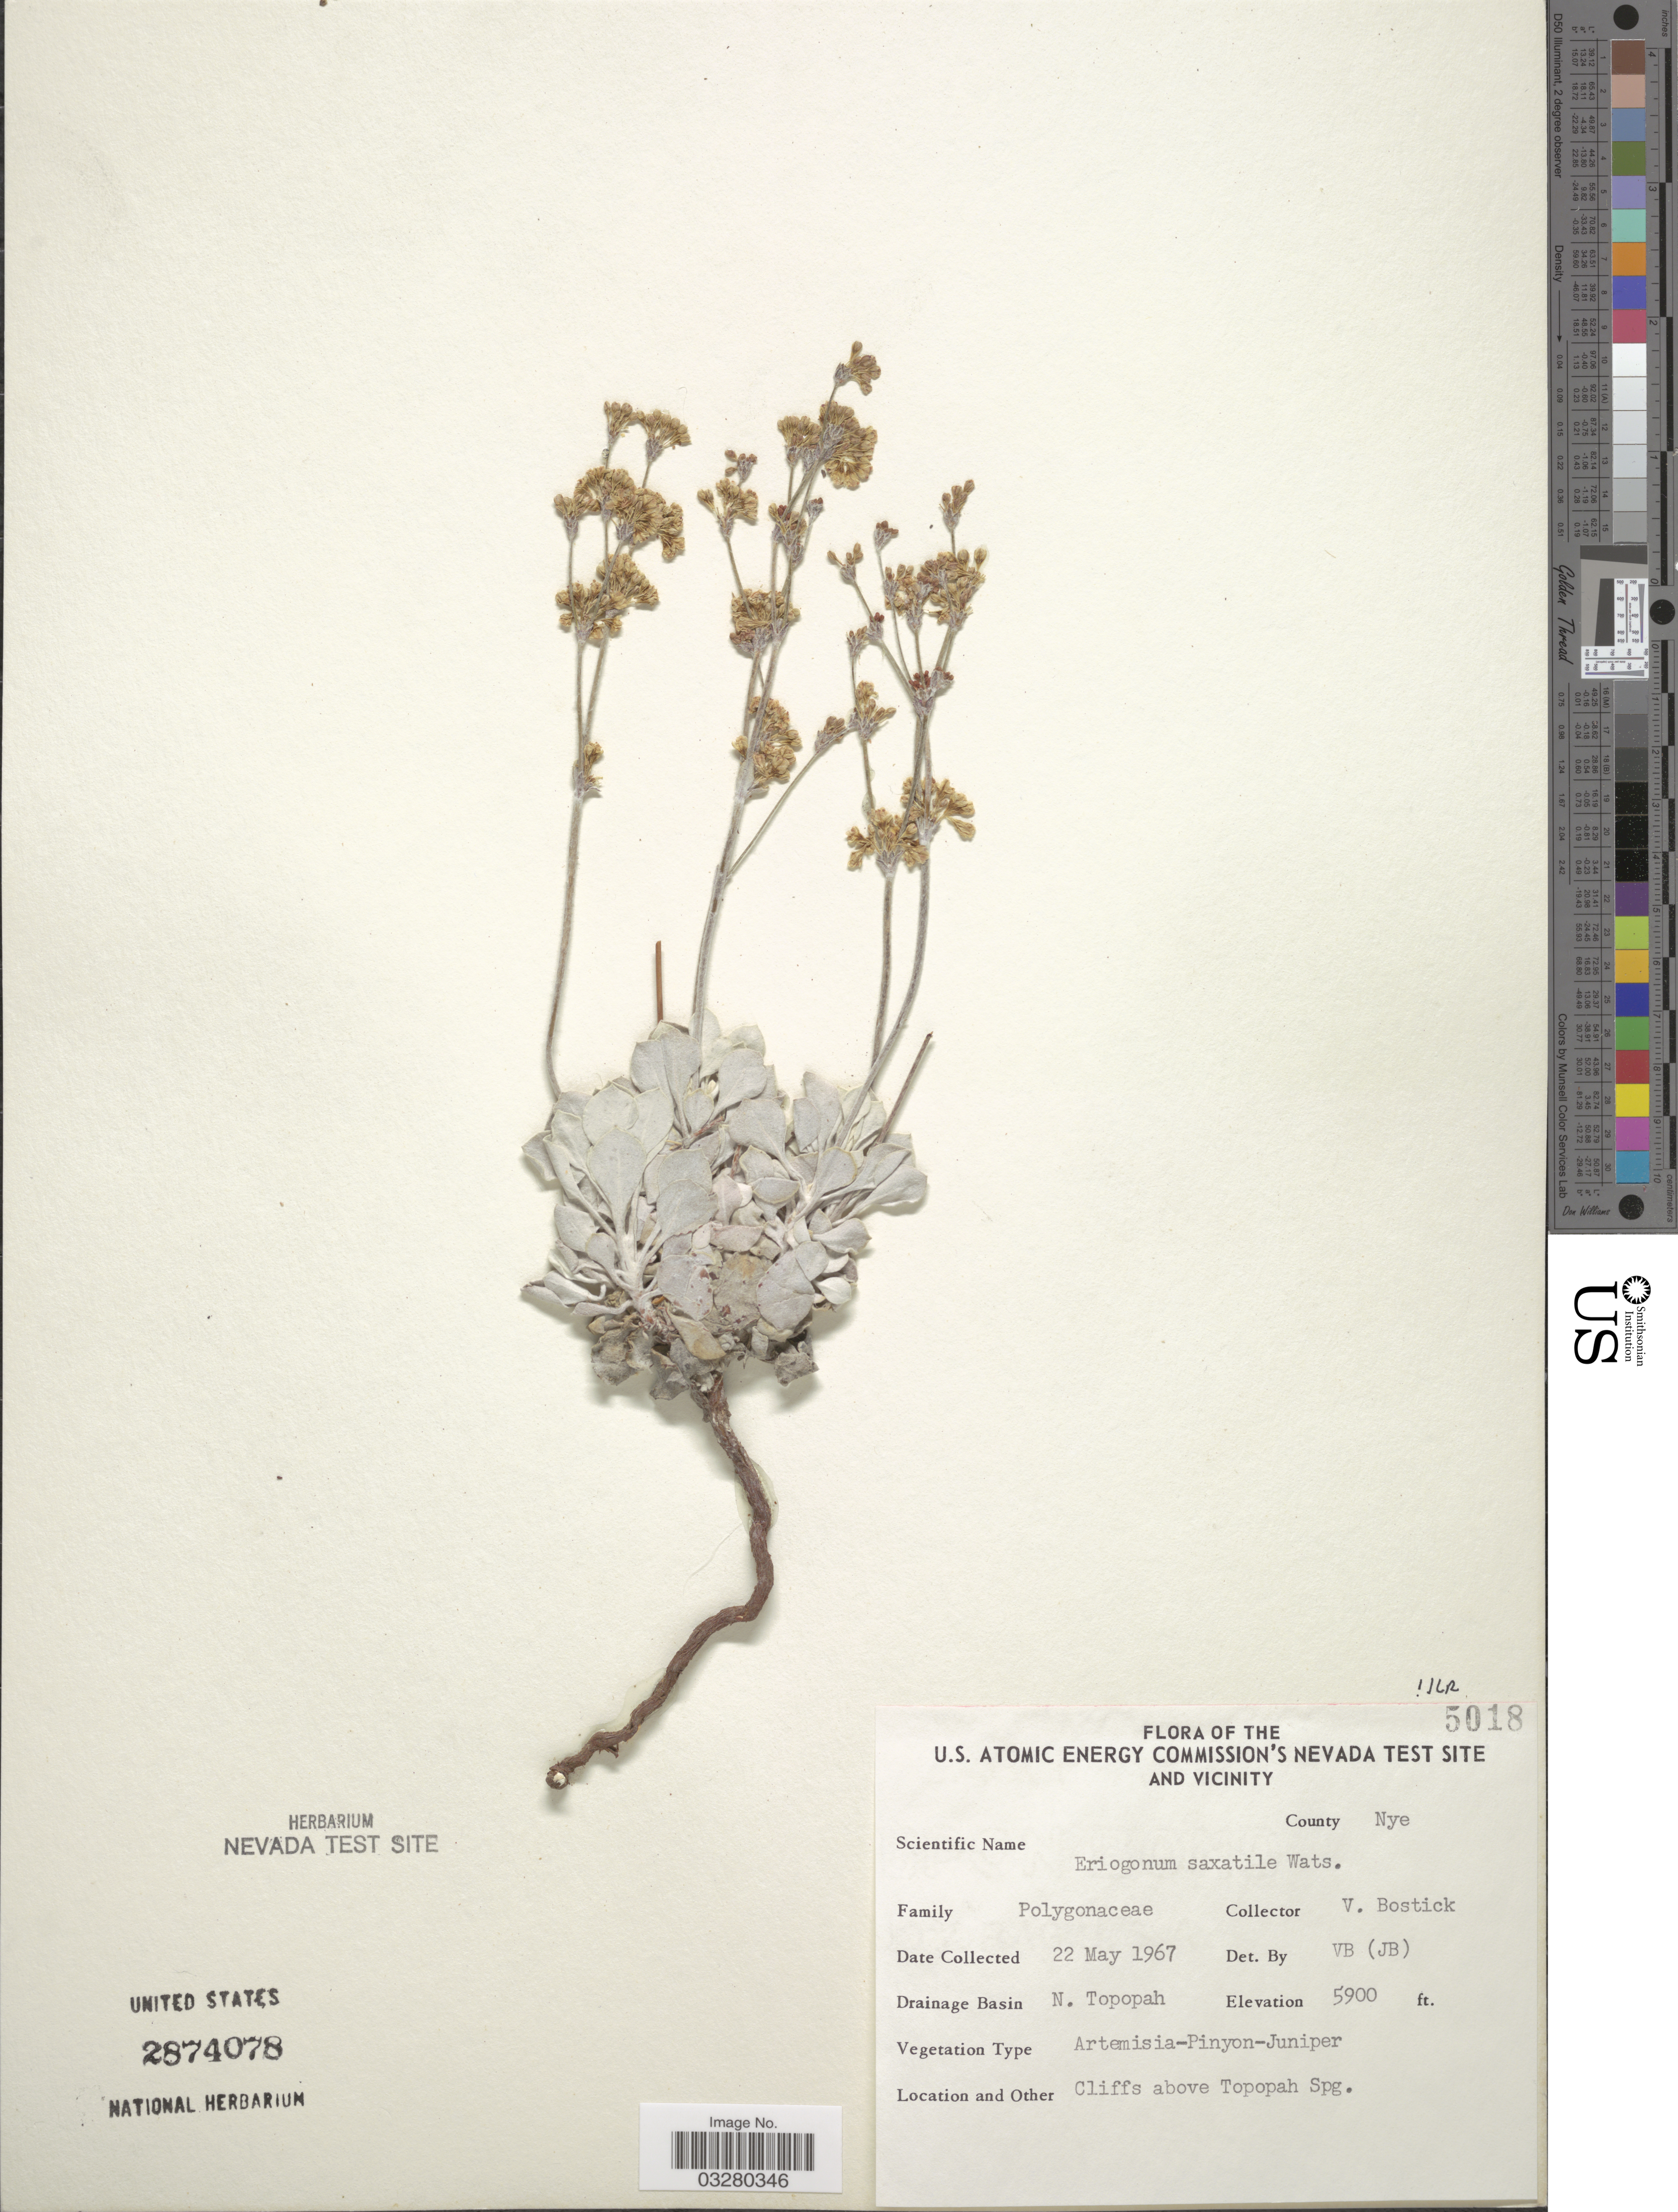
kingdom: Plantae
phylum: Tracheophyta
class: Magnoliopsida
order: Caryophyllales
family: Polygonaceae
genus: Eriogonum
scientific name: Eriogonum saxatile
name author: S. Watson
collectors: V. Bostick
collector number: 5018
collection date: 1967-05-22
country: United States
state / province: Nevada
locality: U.S. Atomic Energy Commission's Nevada Test Site and Vicinity. County Nye. Drainage Basin N. Topopah. Cliffs above Topopah Spg.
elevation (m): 1798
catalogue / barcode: US 2874078